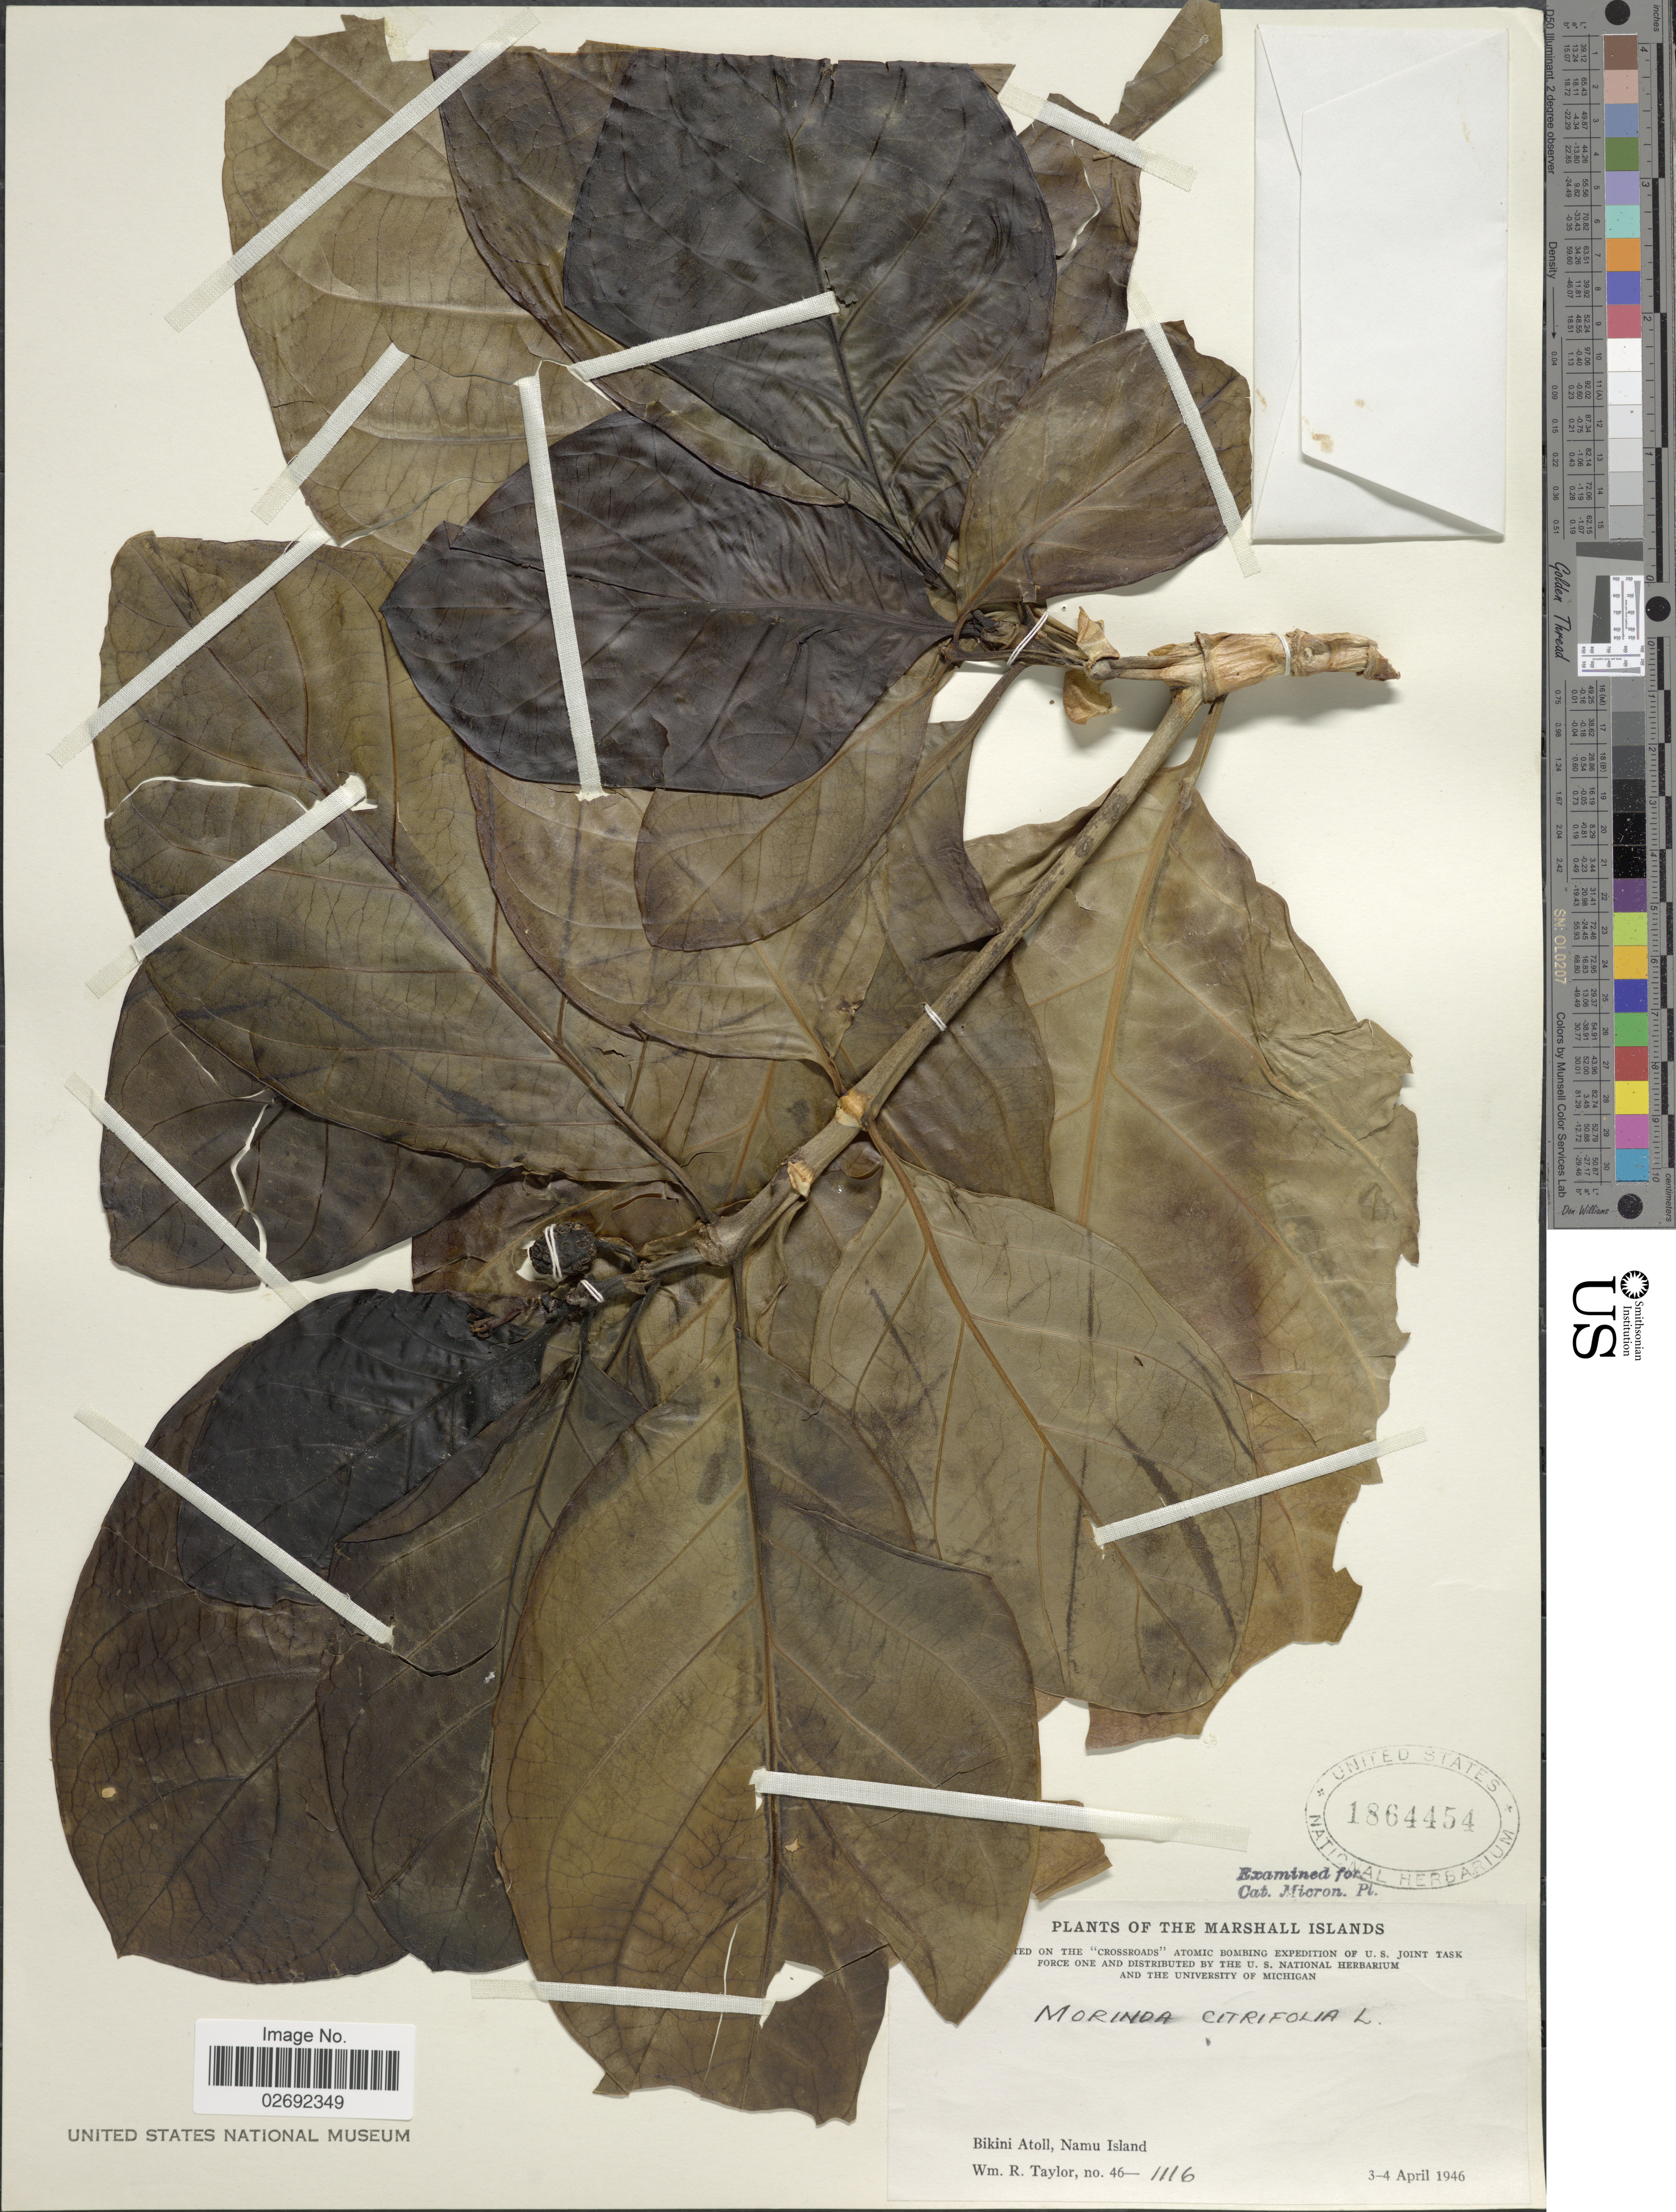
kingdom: Plantae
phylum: Tracheophyta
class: Magnoliopsida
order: Gentianales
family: Rubiaceae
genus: Morinda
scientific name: Morinda citrifolia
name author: L.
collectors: W. R. Taylor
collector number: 46-1116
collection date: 1946-04-03/1946-04-04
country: Marshall Islands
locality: Bikini Atoll, Namu Island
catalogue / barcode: US 1864454